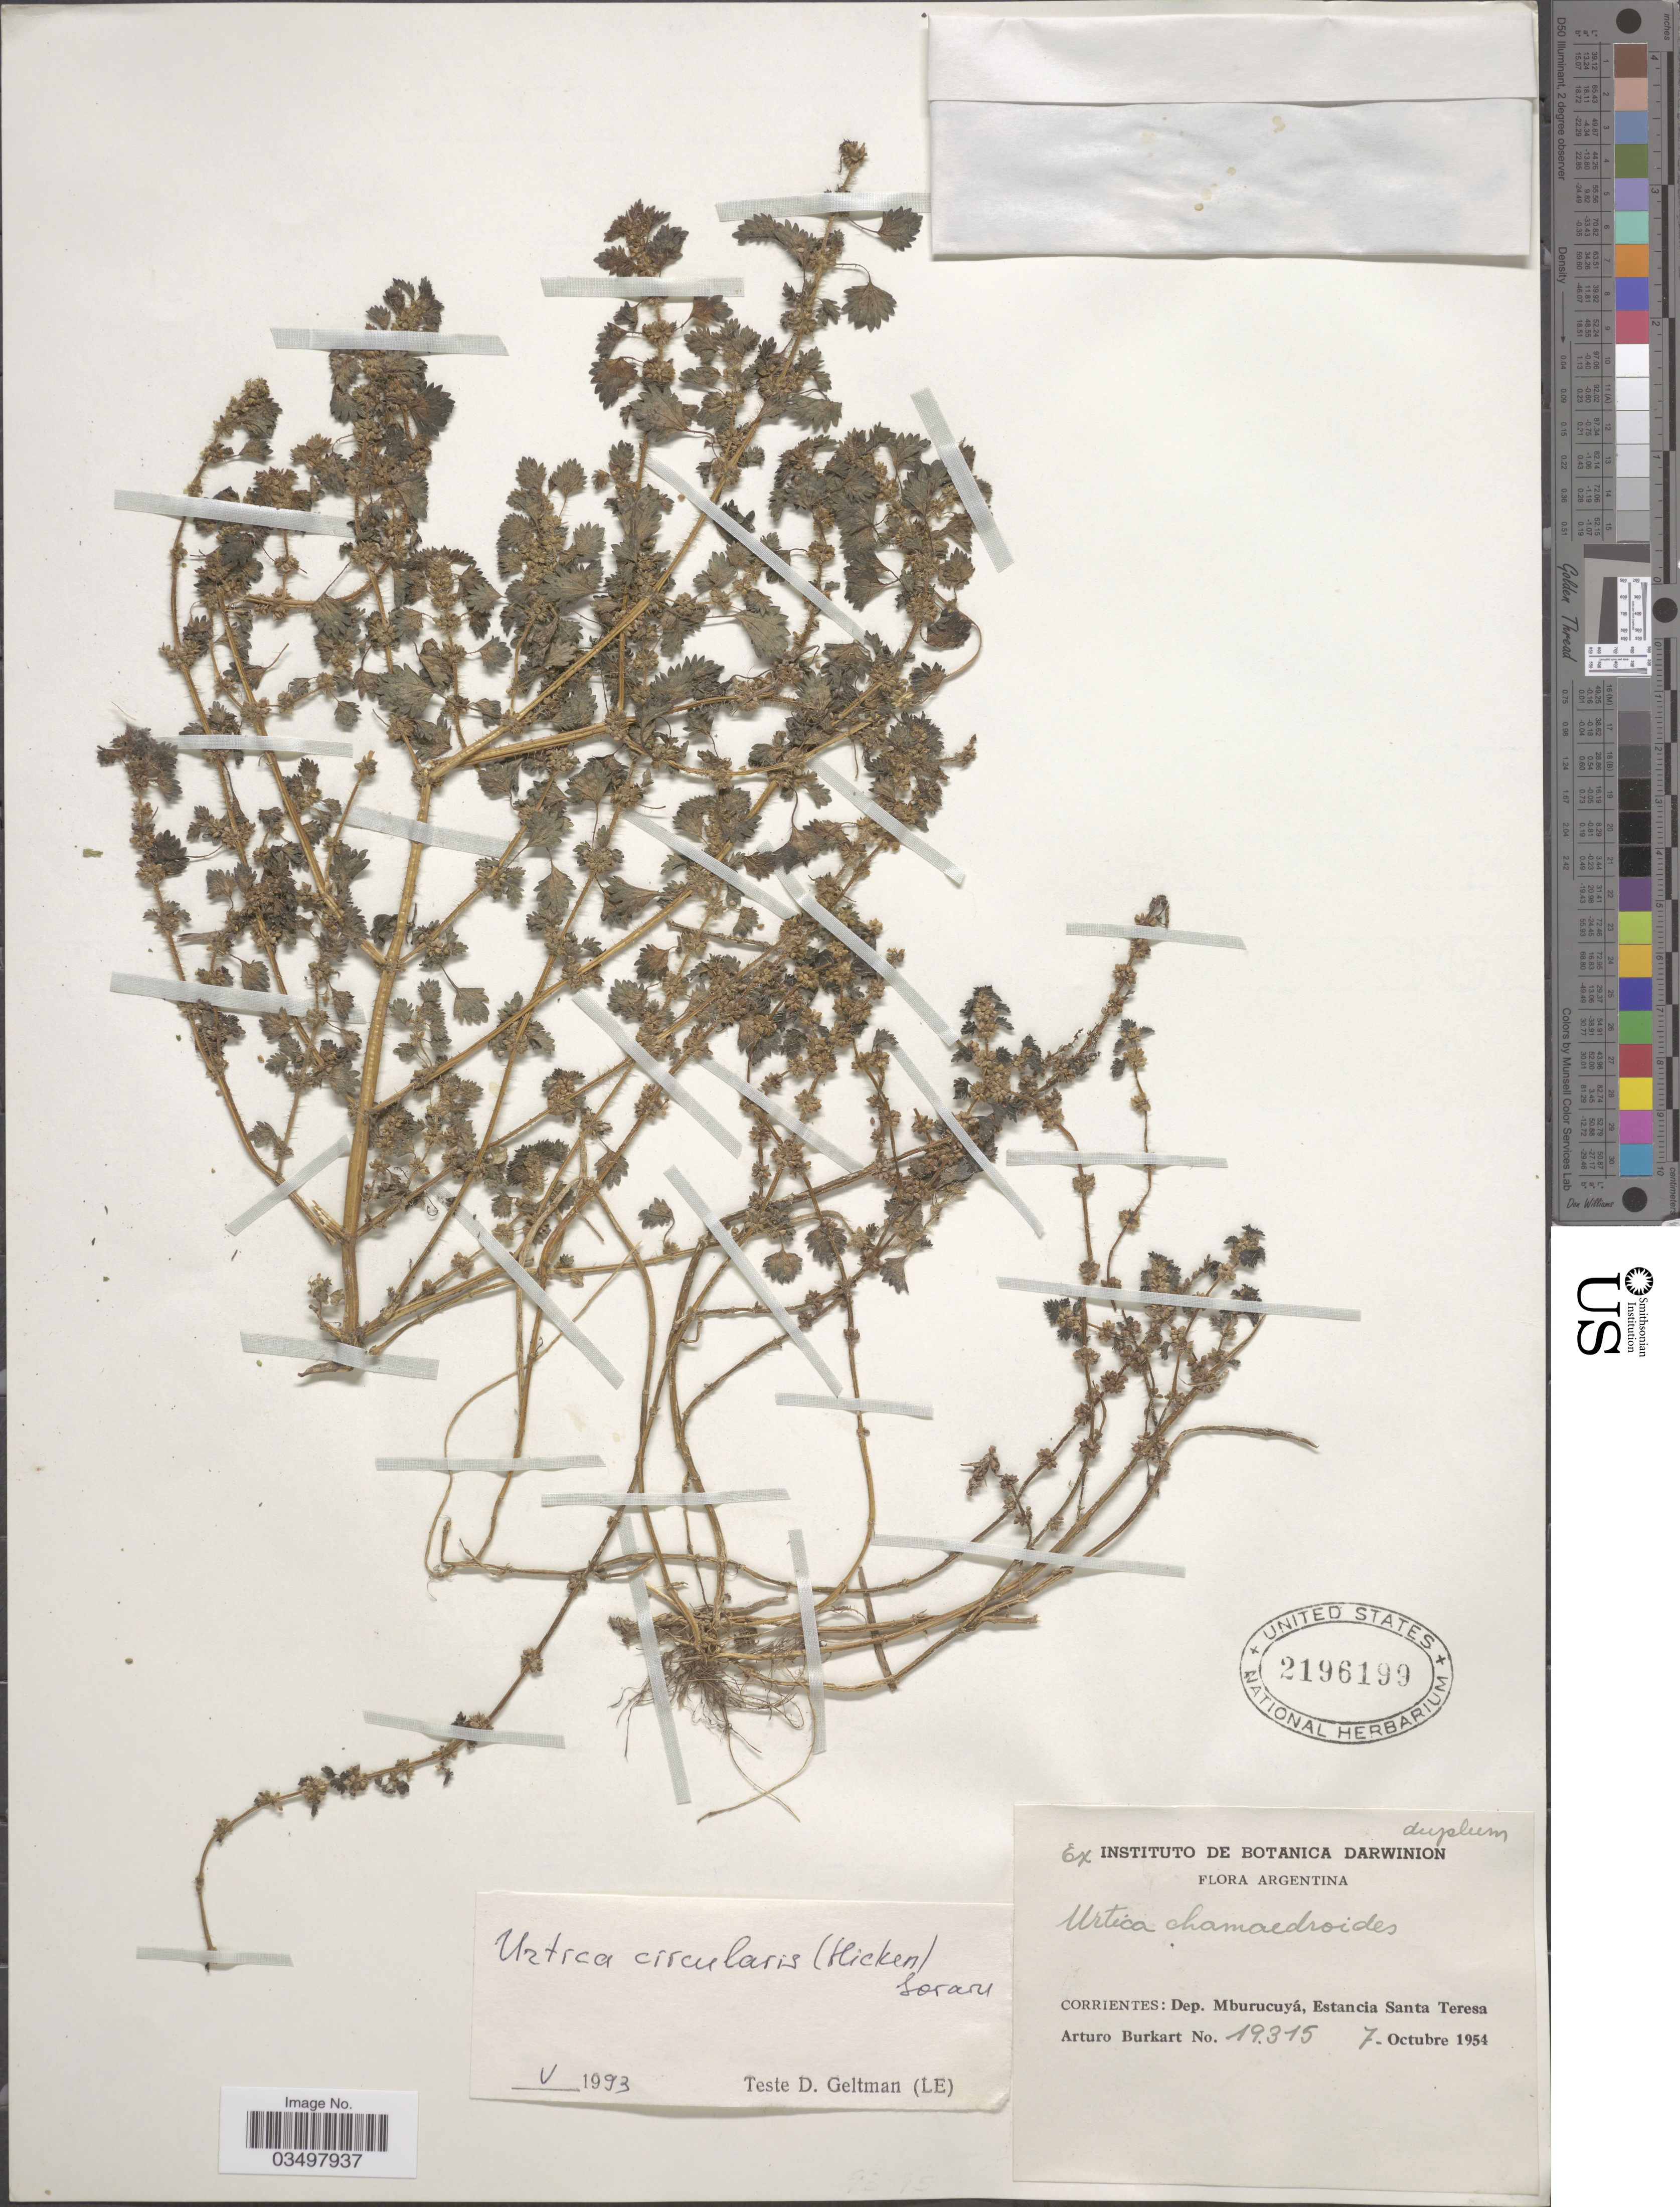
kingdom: Plantae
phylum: Tracheophyta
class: Magnoliopsida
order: Rosales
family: Urticaceae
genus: Urtica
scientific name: Urtica circularis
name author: (Hicken) Sorarú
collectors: A. E. Burkart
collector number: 19315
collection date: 1954-10-07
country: Argentina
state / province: Corrientes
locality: Dep. Mburucuyá, Estancia Santa Teresa.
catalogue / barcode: US 2196199